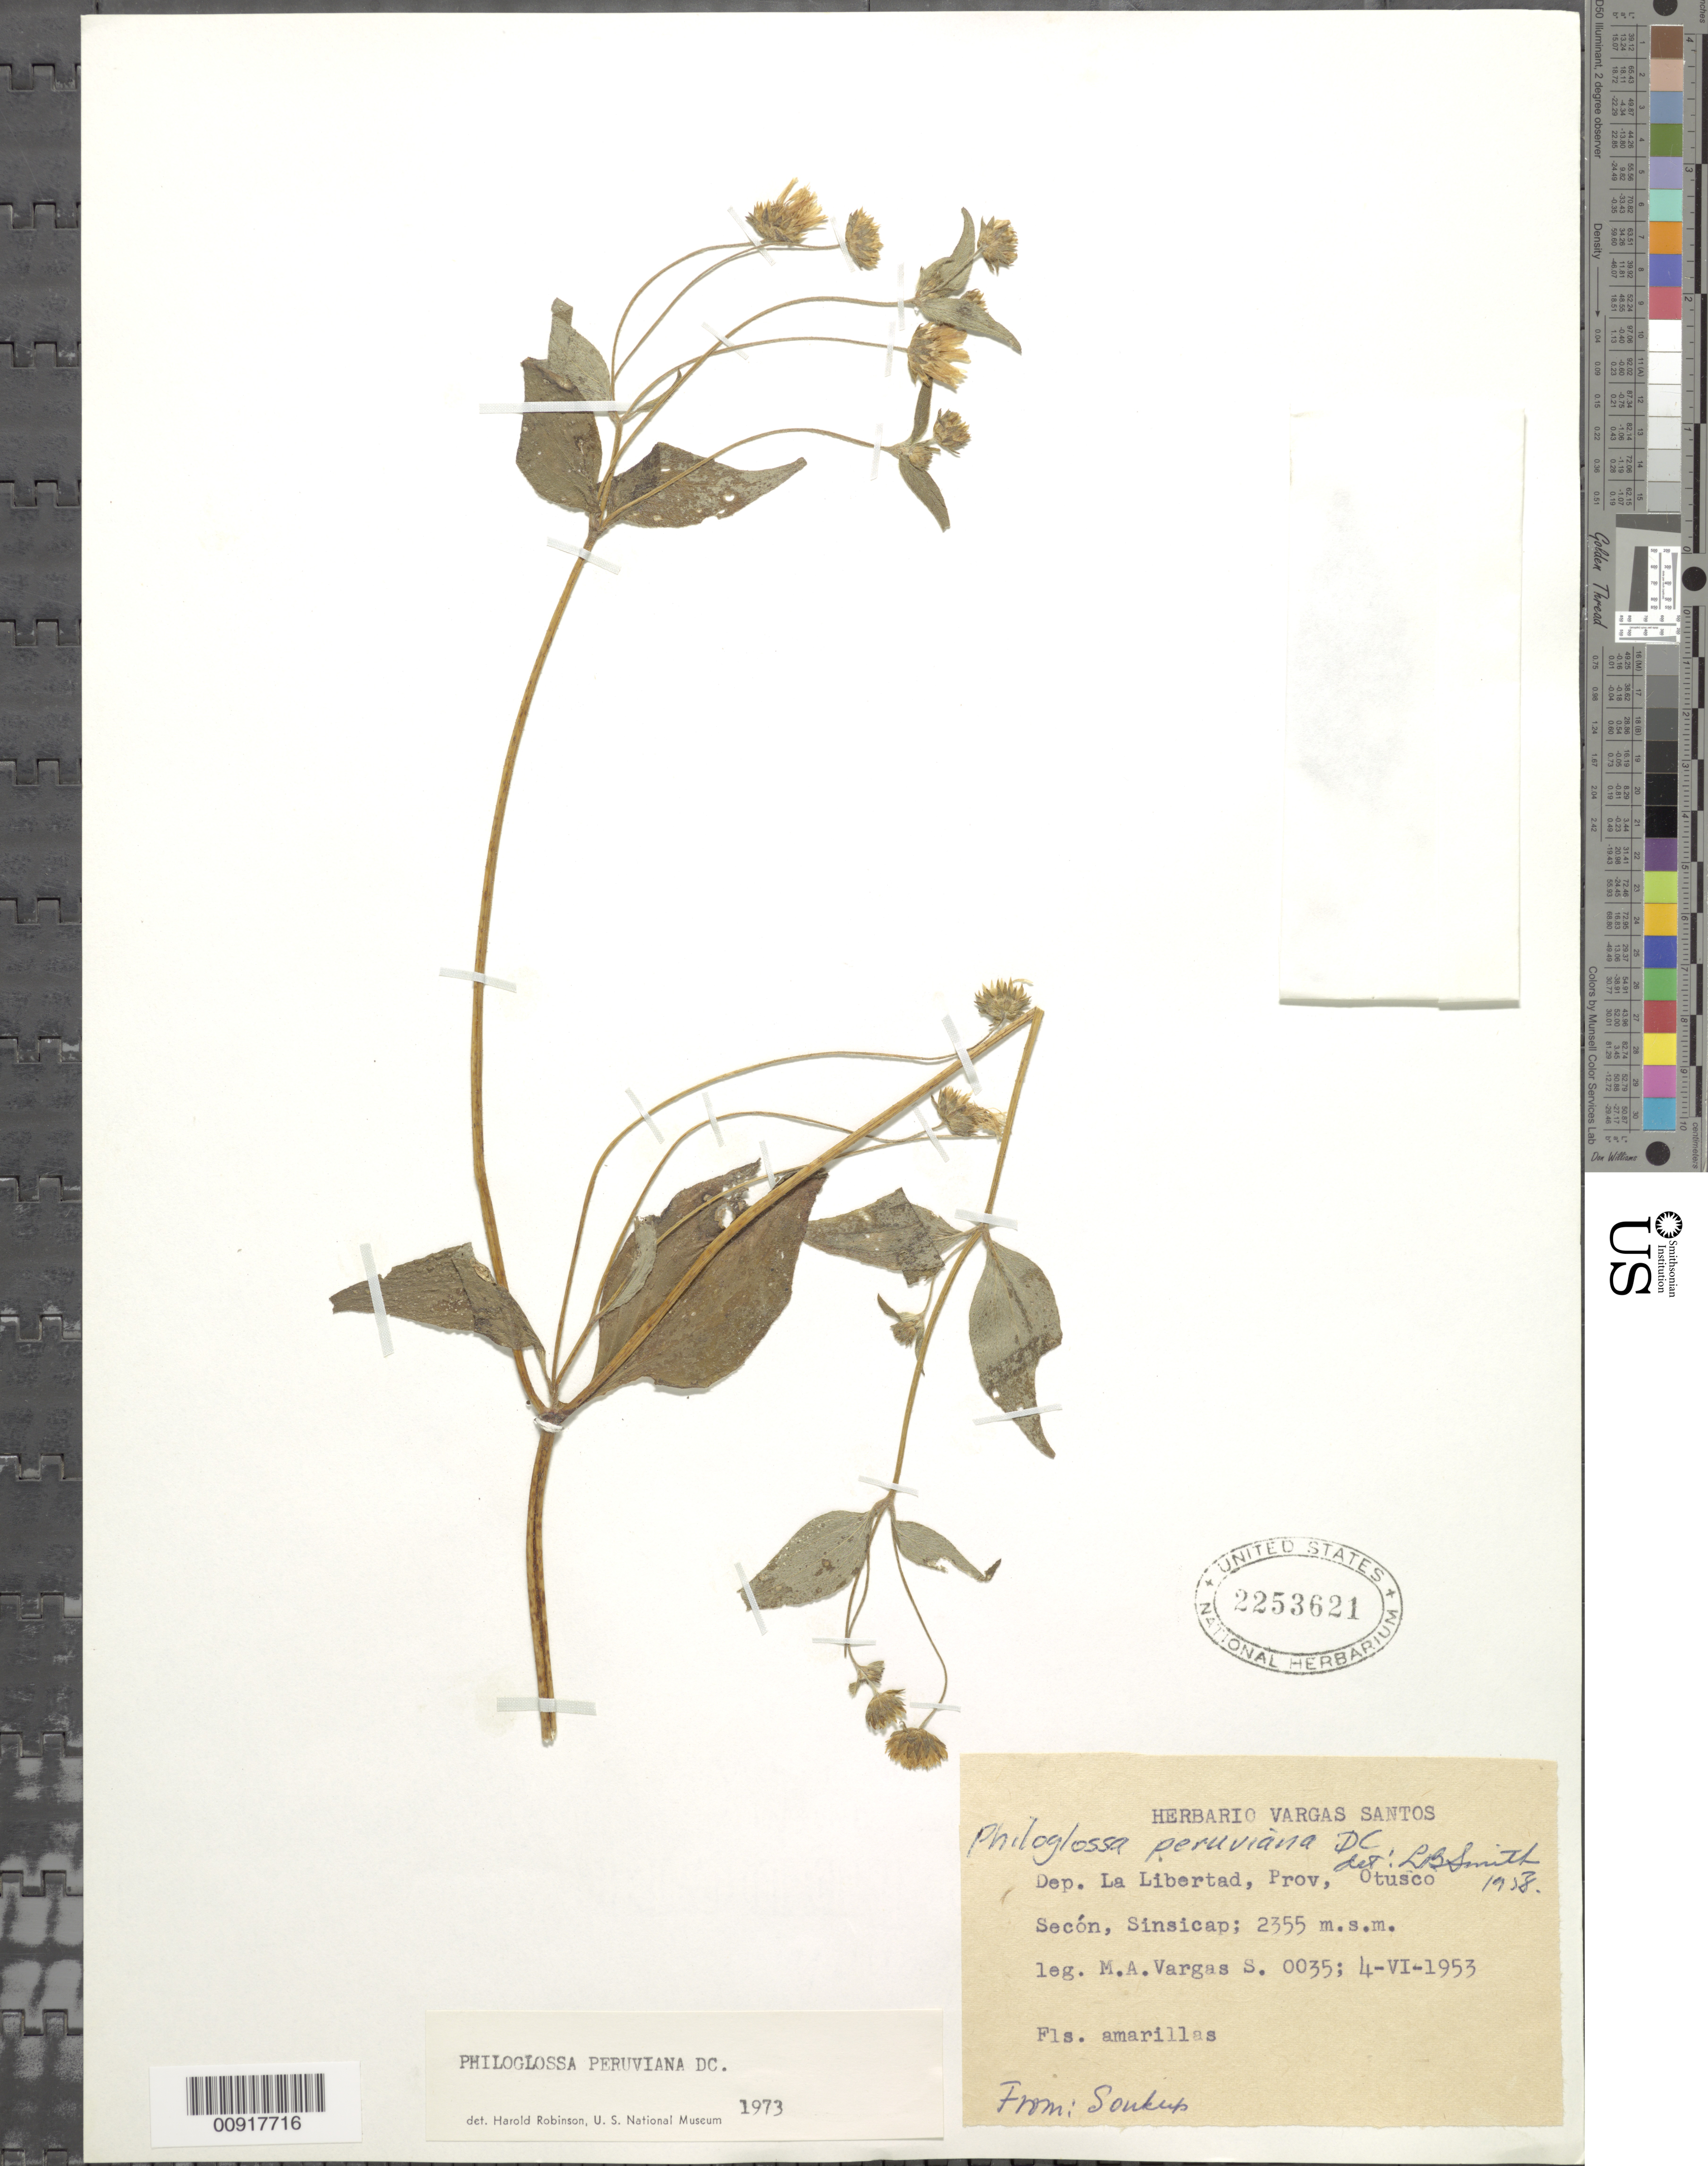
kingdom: Plantae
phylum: Tracheophyta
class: Magnoliopsida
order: Asterales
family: Asteraceae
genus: Philoglossa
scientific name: Philoglossa peruviana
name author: DC.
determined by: Robinson, Harold E., (US)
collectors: M. Vargas S.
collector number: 35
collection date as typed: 4 June 1953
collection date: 1953-06-04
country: Peru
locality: Prov. Otusco, Dpto. La Libertad, Secón, Sinsicap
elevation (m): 2355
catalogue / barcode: US 2253621